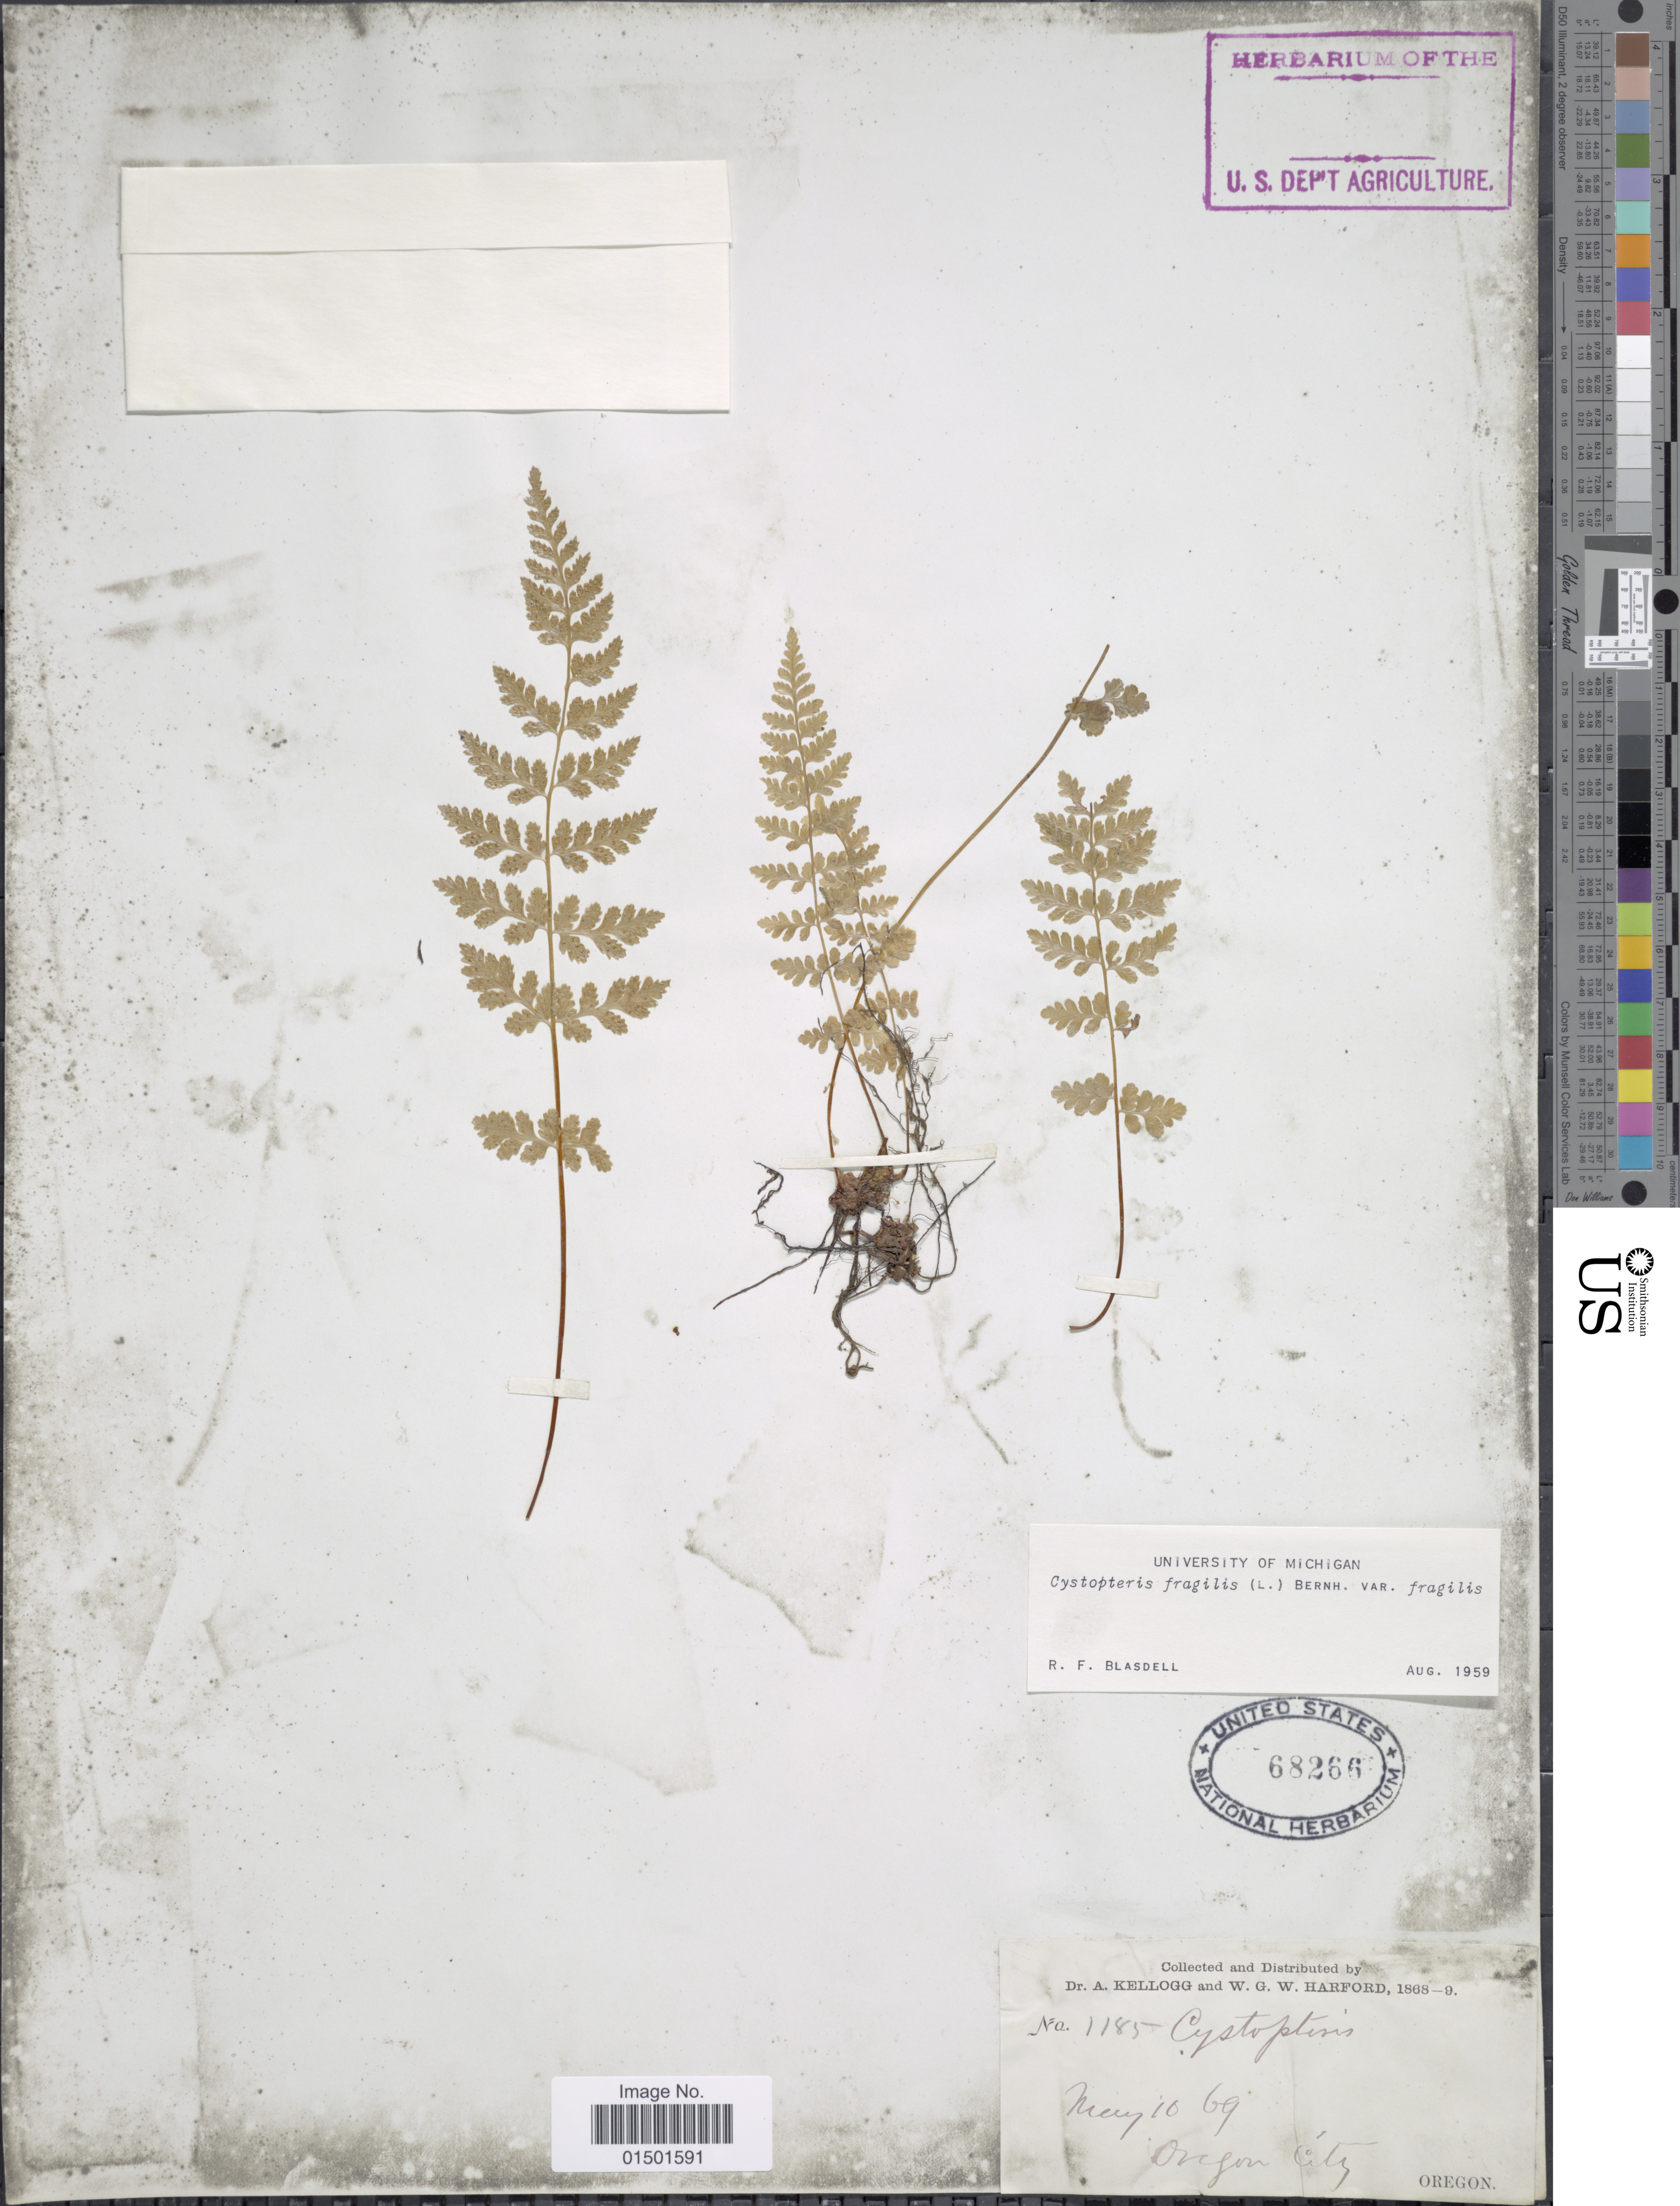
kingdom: Plantae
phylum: Tracheophyta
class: Polypodiopsida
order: Polypodiales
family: Cystopteridaceae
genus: Cystopteris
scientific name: Cystopteris fragilis var. fragilis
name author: (L.) Bernh.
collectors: A. Kellogg & W. G. W. Harford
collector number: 1185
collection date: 1869-05-10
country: United States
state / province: Oregon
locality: Oregon City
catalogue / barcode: US 68266